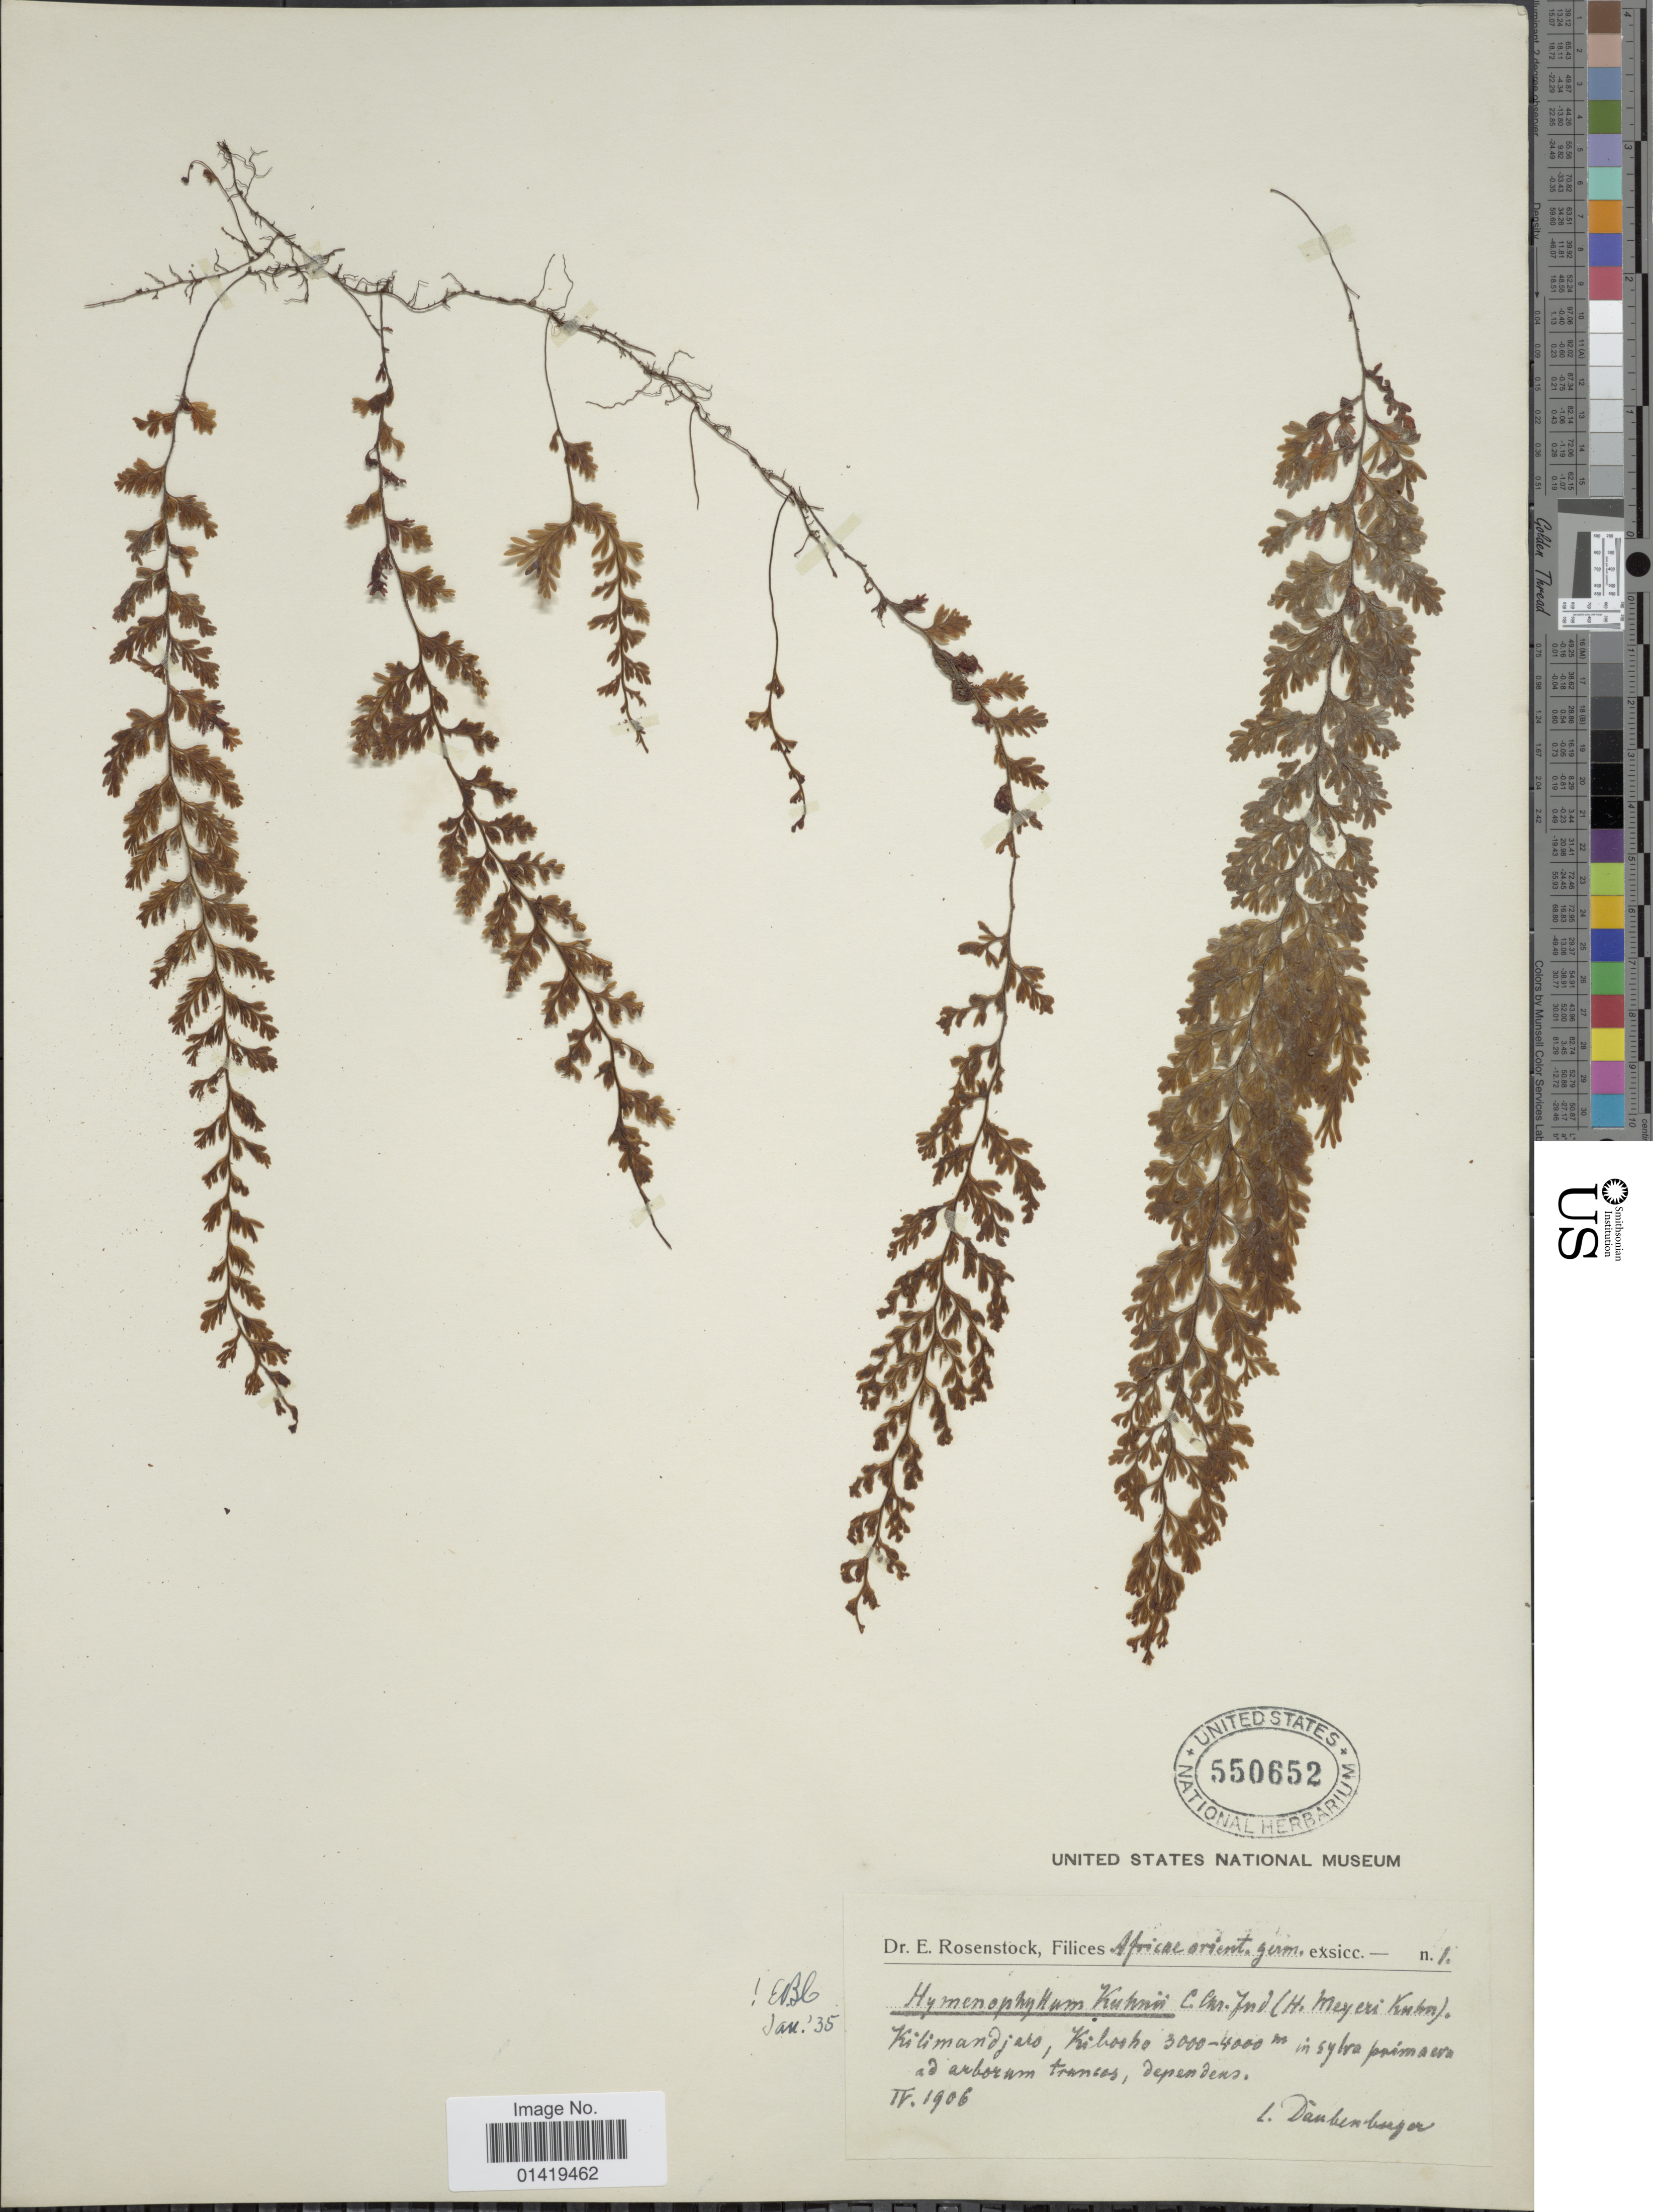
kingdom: Plantae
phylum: Tracheophyta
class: Polypodiopsida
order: Hymenophyllales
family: Hymenophyllaceae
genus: Hymenophyllum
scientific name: Hymenophyllum kuhnii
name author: C. Chr.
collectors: P. Daubenberger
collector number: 1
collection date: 1906-04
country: Tanzania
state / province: Kilimanjaro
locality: Kibosho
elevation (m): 3000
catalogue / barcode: US 550652